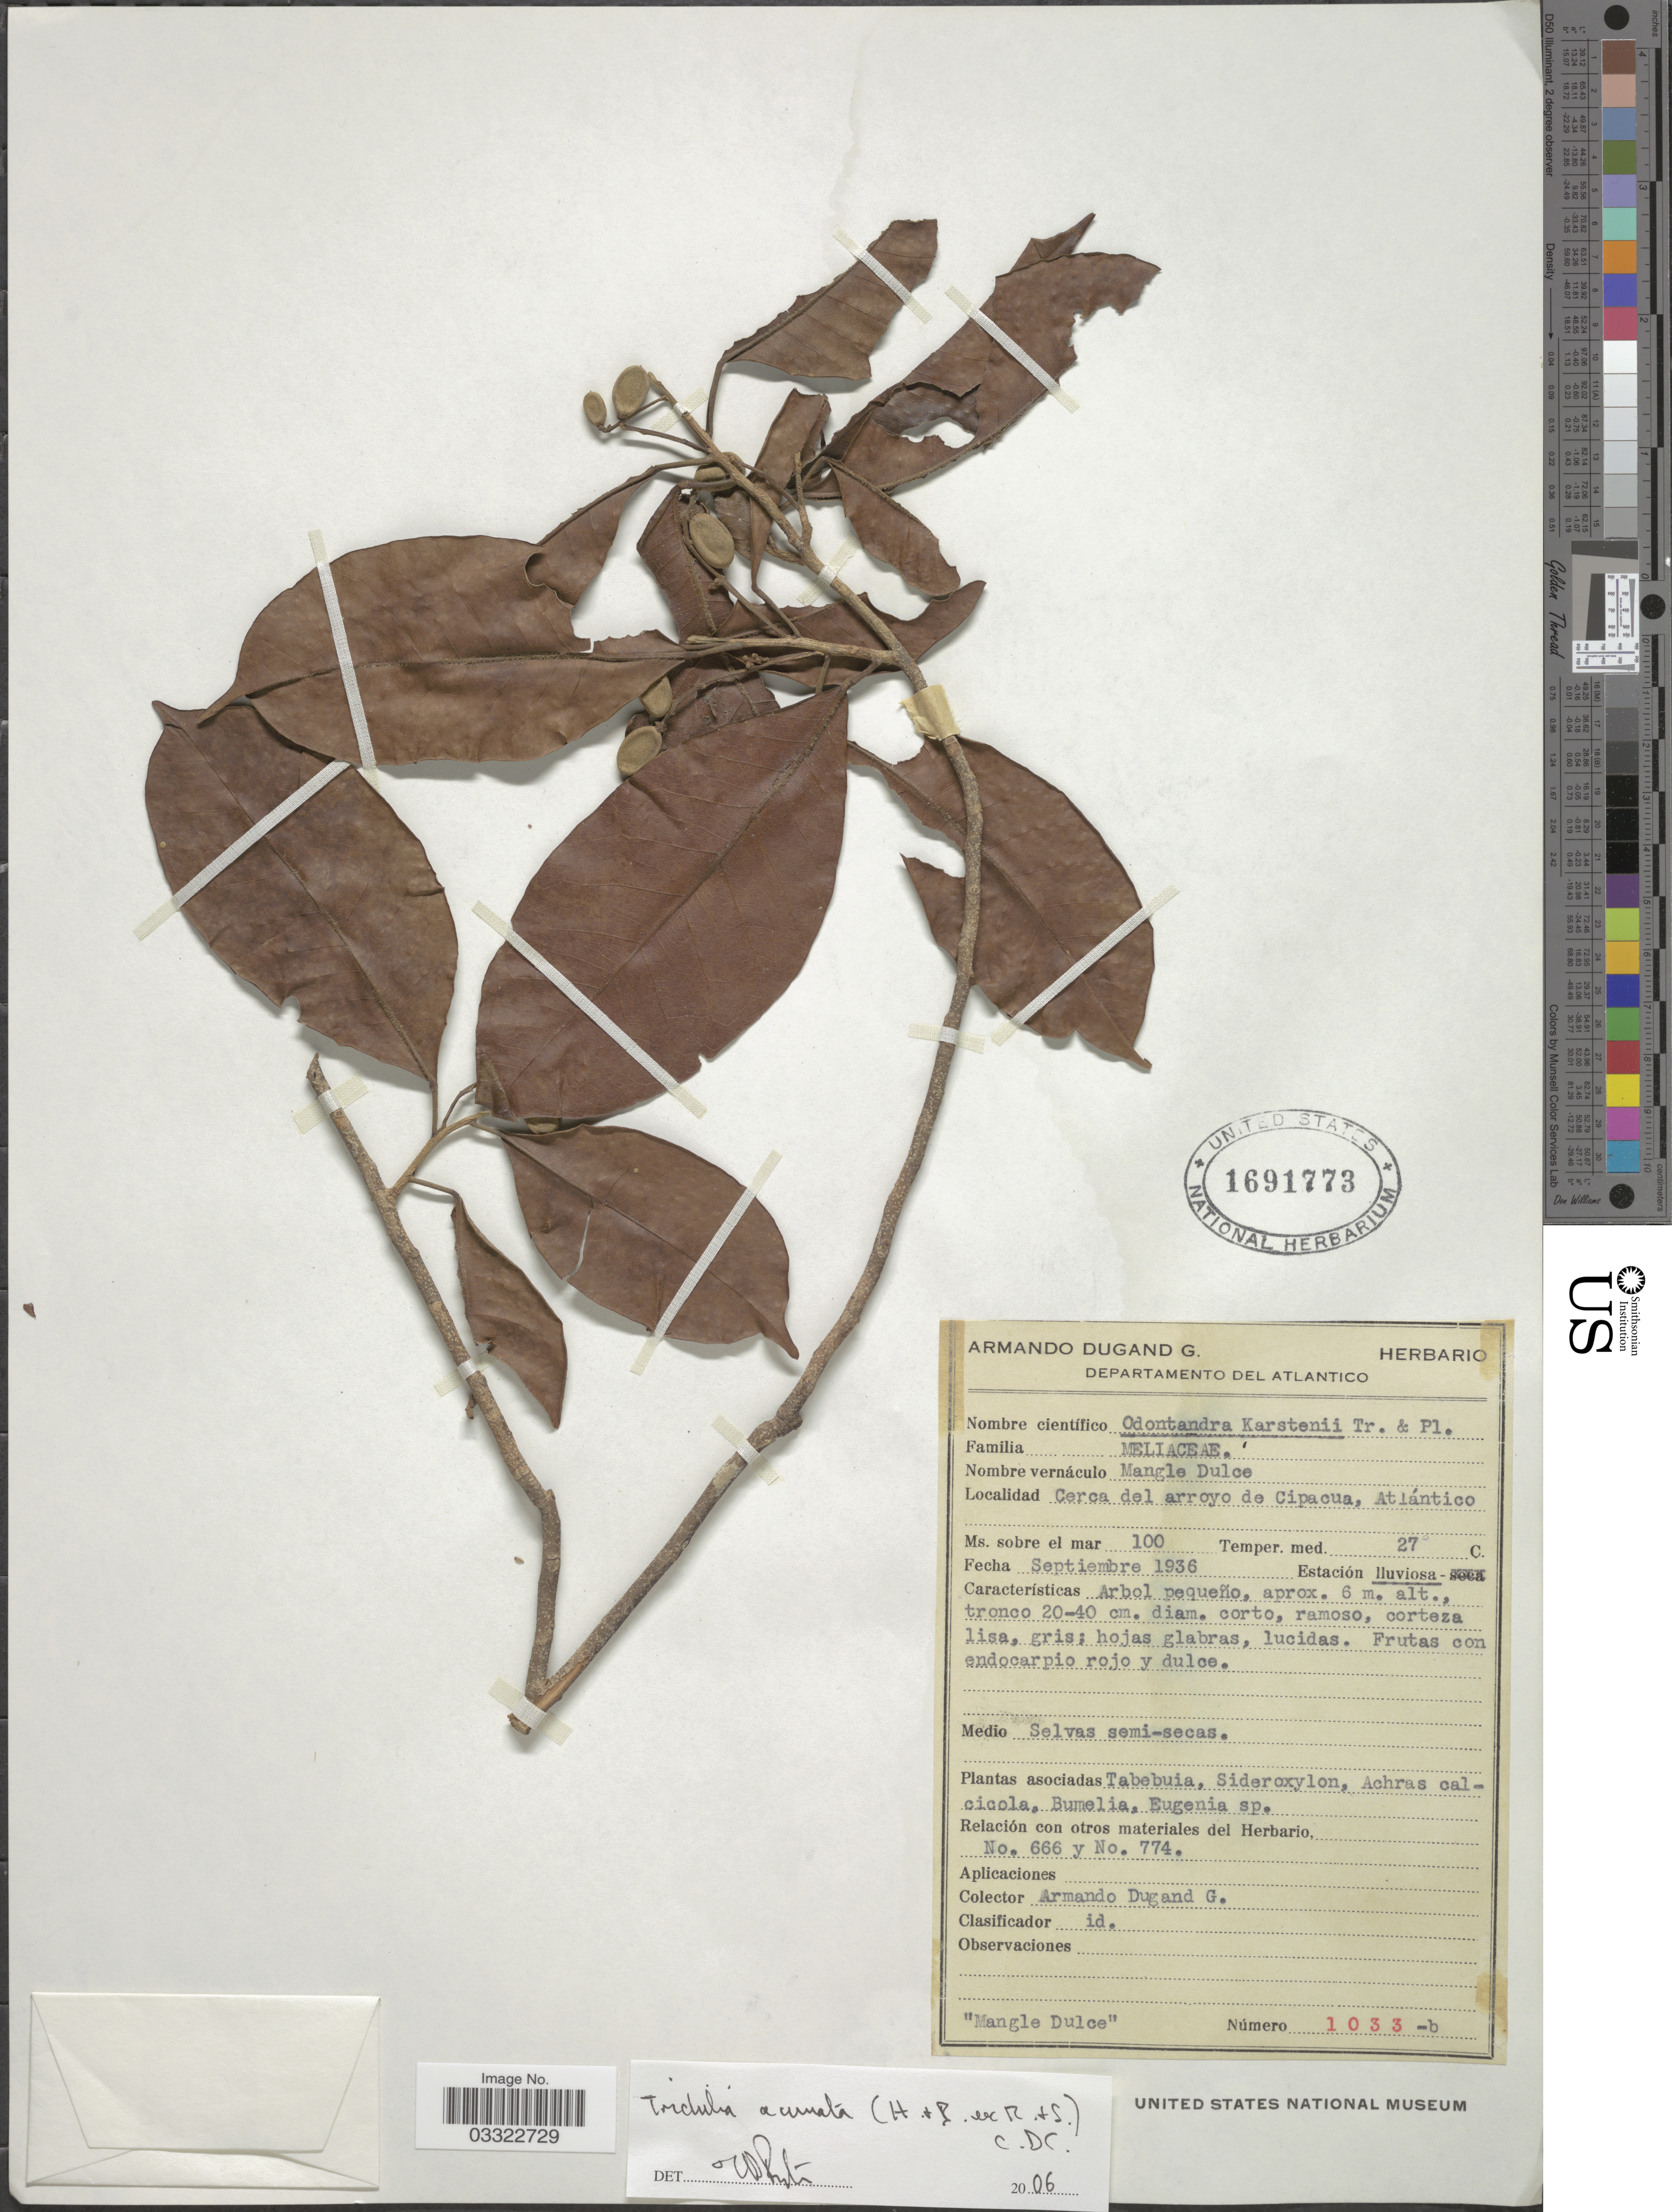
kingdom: Plantae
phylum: Tracheophyta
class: Magnoliopsida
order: Sapindales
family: Meliaceae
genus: Trichilia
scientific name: Trichilia acuminata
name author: (Humb. & Bonpl. ex Schult.) C. DC.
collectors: A. Dugand G.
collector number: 1033-b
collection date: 1936-09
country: Colombia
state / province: Atlántico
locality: Department del Atlantico. Cerca del arroyo de Cipacua, Atlántico.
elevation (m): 100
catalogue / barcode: US 1691773